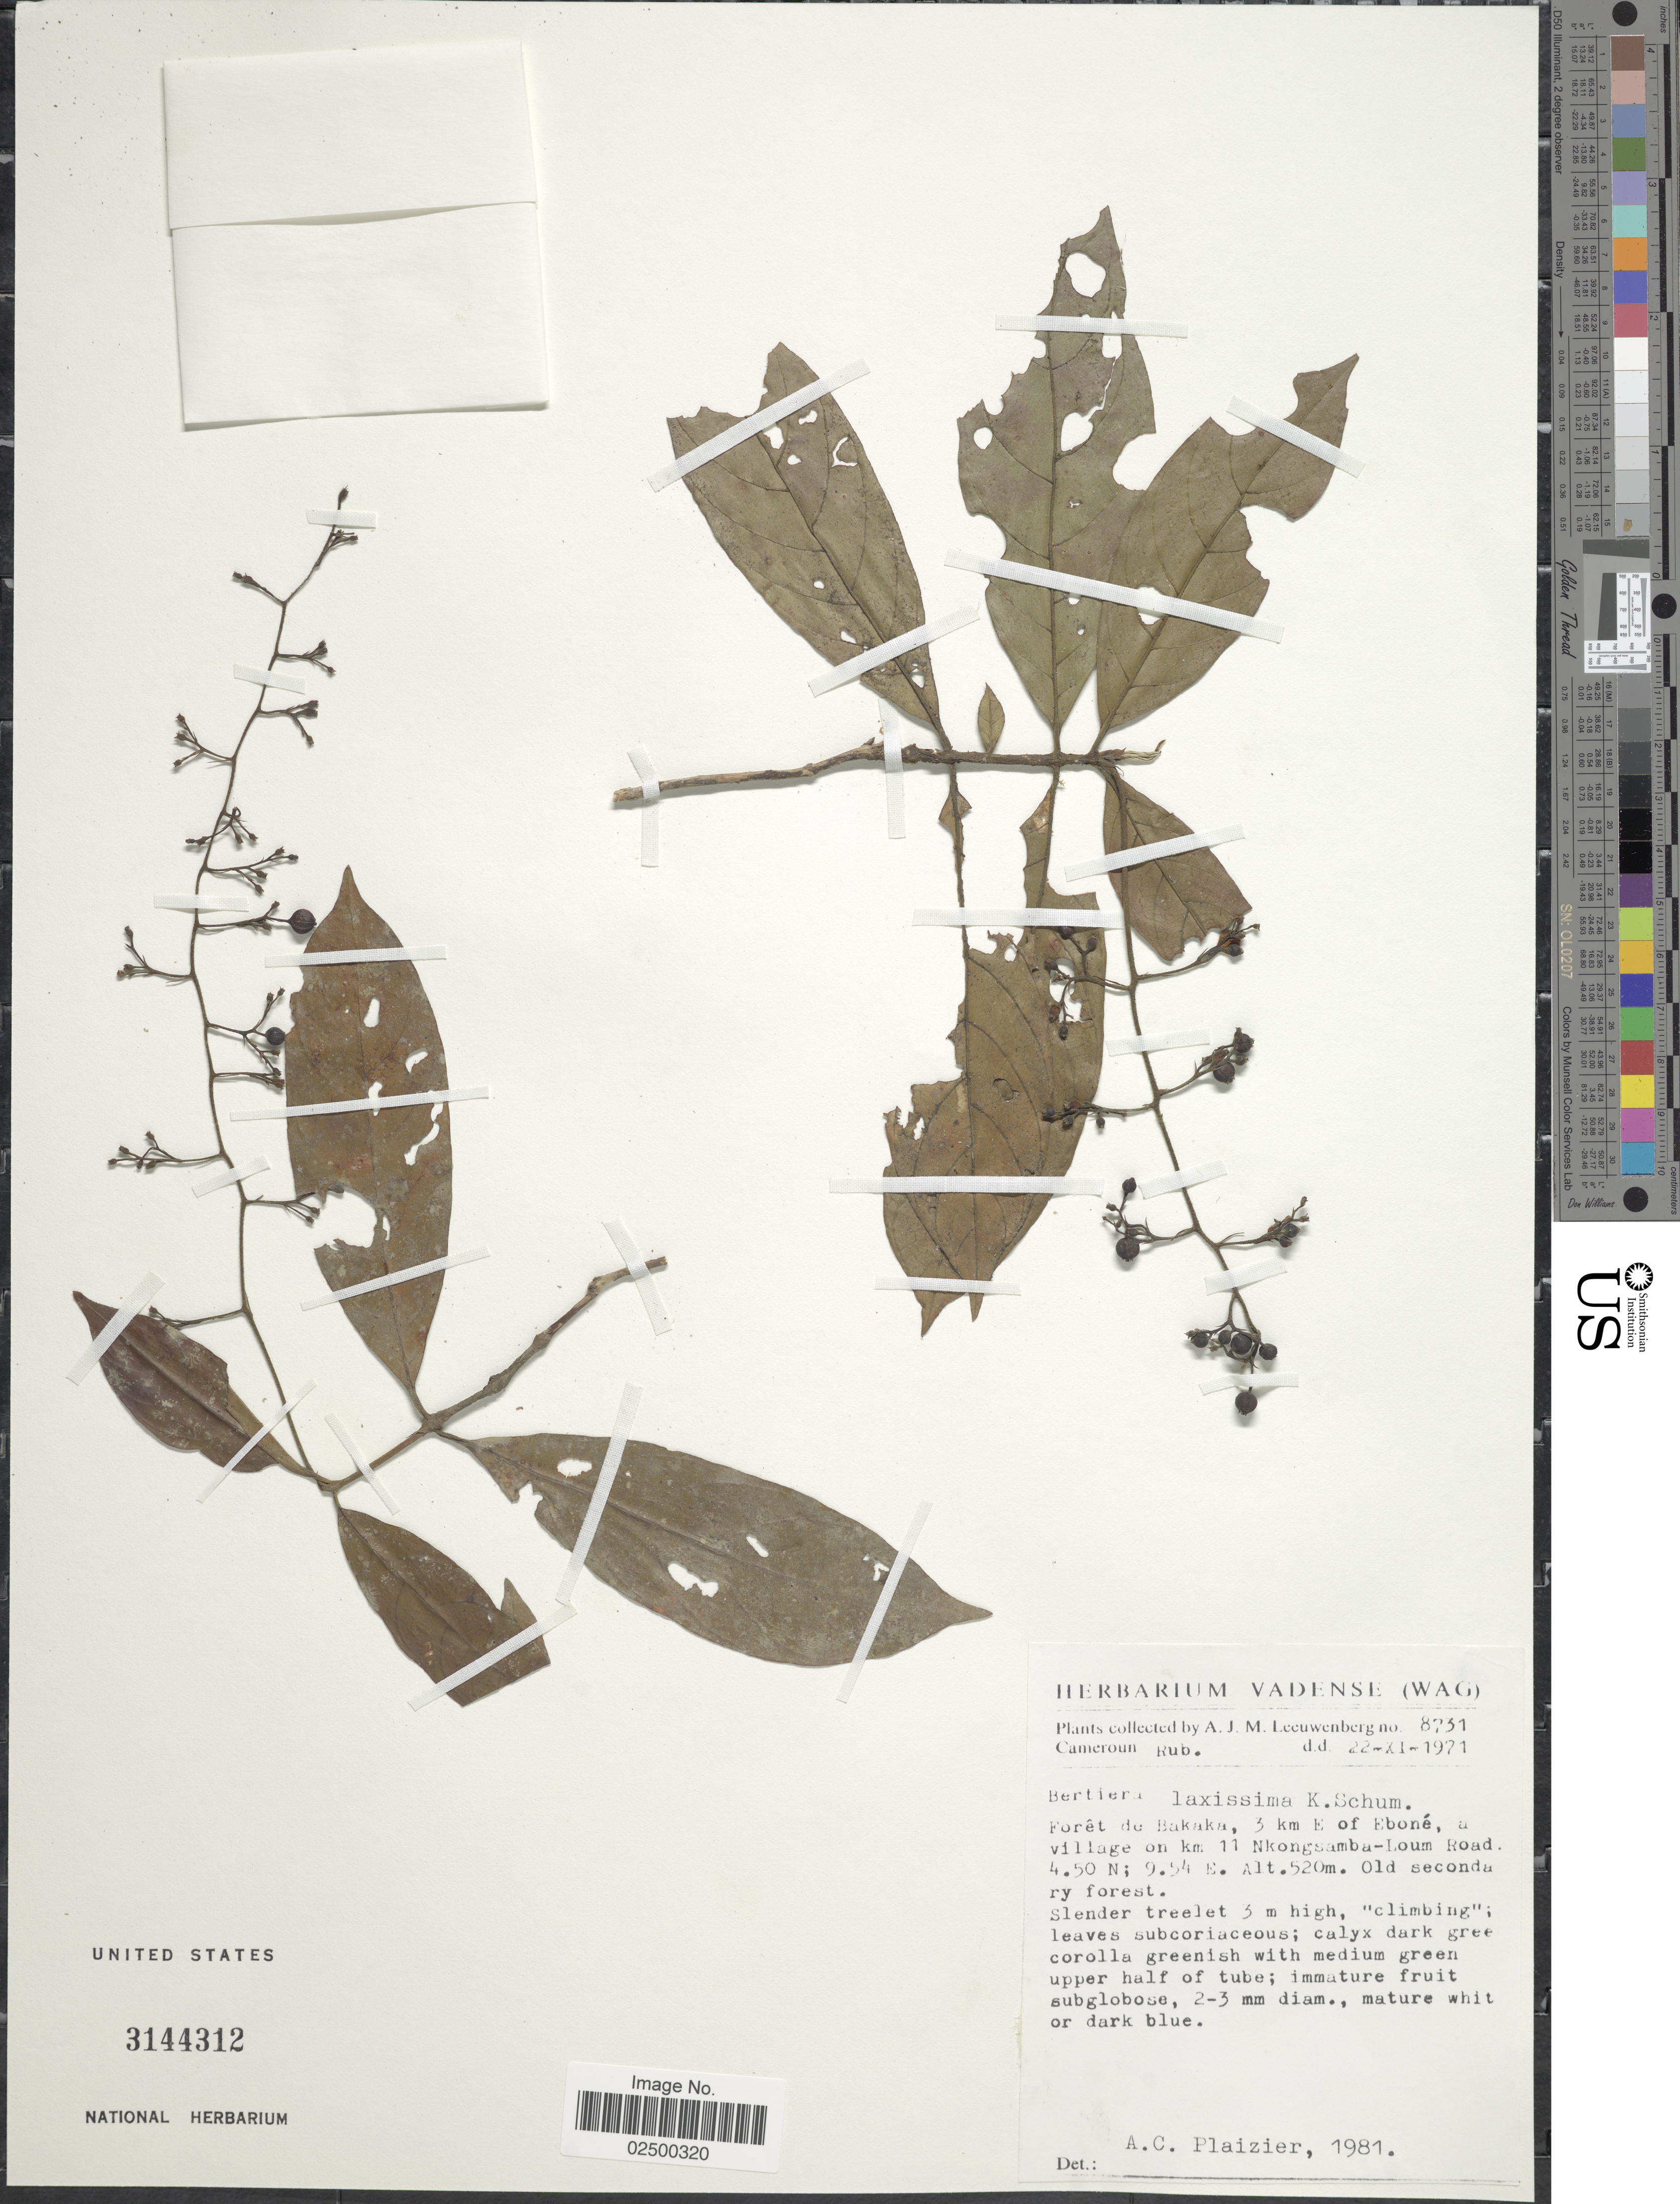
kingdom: Plantae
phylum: Tracheophyta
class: Magnoliopsida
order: Gentianales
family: Rubiaceae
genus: Bertiera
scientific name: Bertiera laxissima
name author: K. Schum.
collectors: A. J. M. Leeuwenberg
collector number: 8731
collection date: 1971-11-22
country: Cameroon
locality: Foret de Bakaka, 3 km E of Ebone, a village on km 11 Nkongsamba-Loum Road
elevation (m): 520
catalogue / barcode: US 3144312